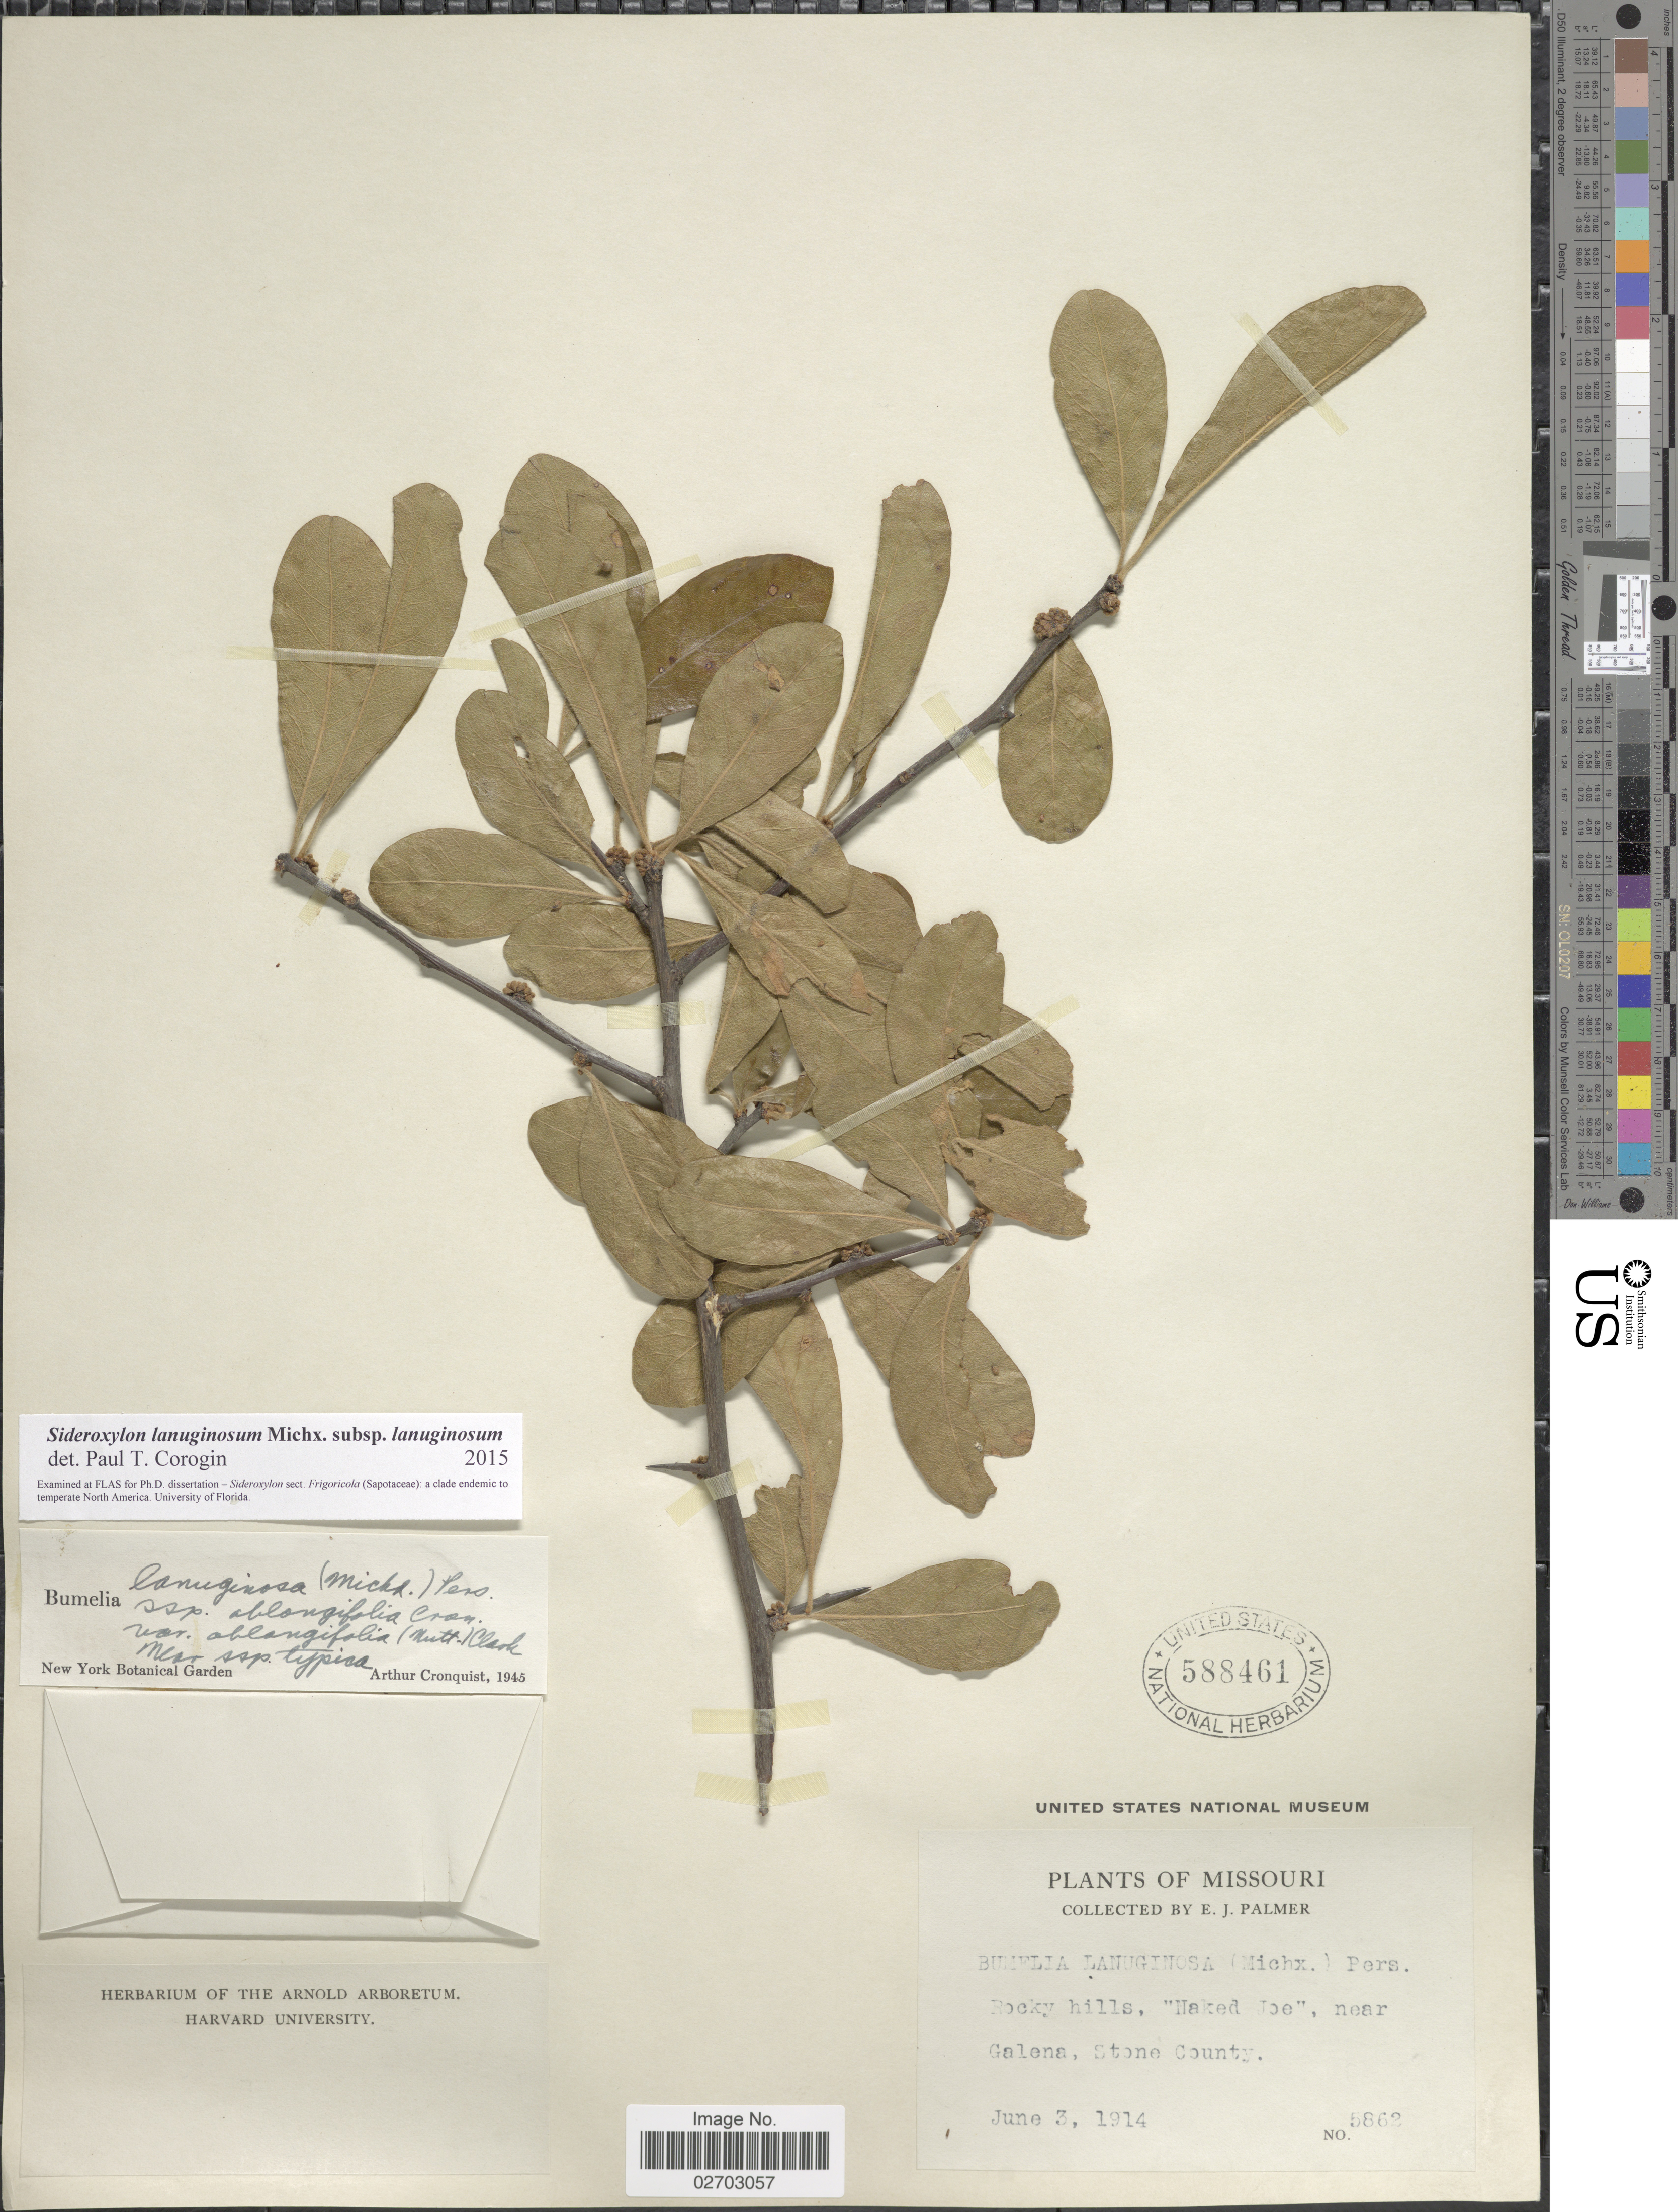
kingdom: Plantae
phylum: Tracheophyta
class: Magnoliopsida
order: Ericales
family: Sapotaceae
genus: Sideroxylon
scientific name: Sideroxylon lanuginosum subsp. lanuginosum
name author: Michx.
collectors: B. F. Bush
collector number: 5862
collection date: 1914-06-03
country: United States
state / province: Missouri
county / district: Stone County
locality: Rocky hills, "Naked Joe", near Galena.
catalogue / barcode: US 588461